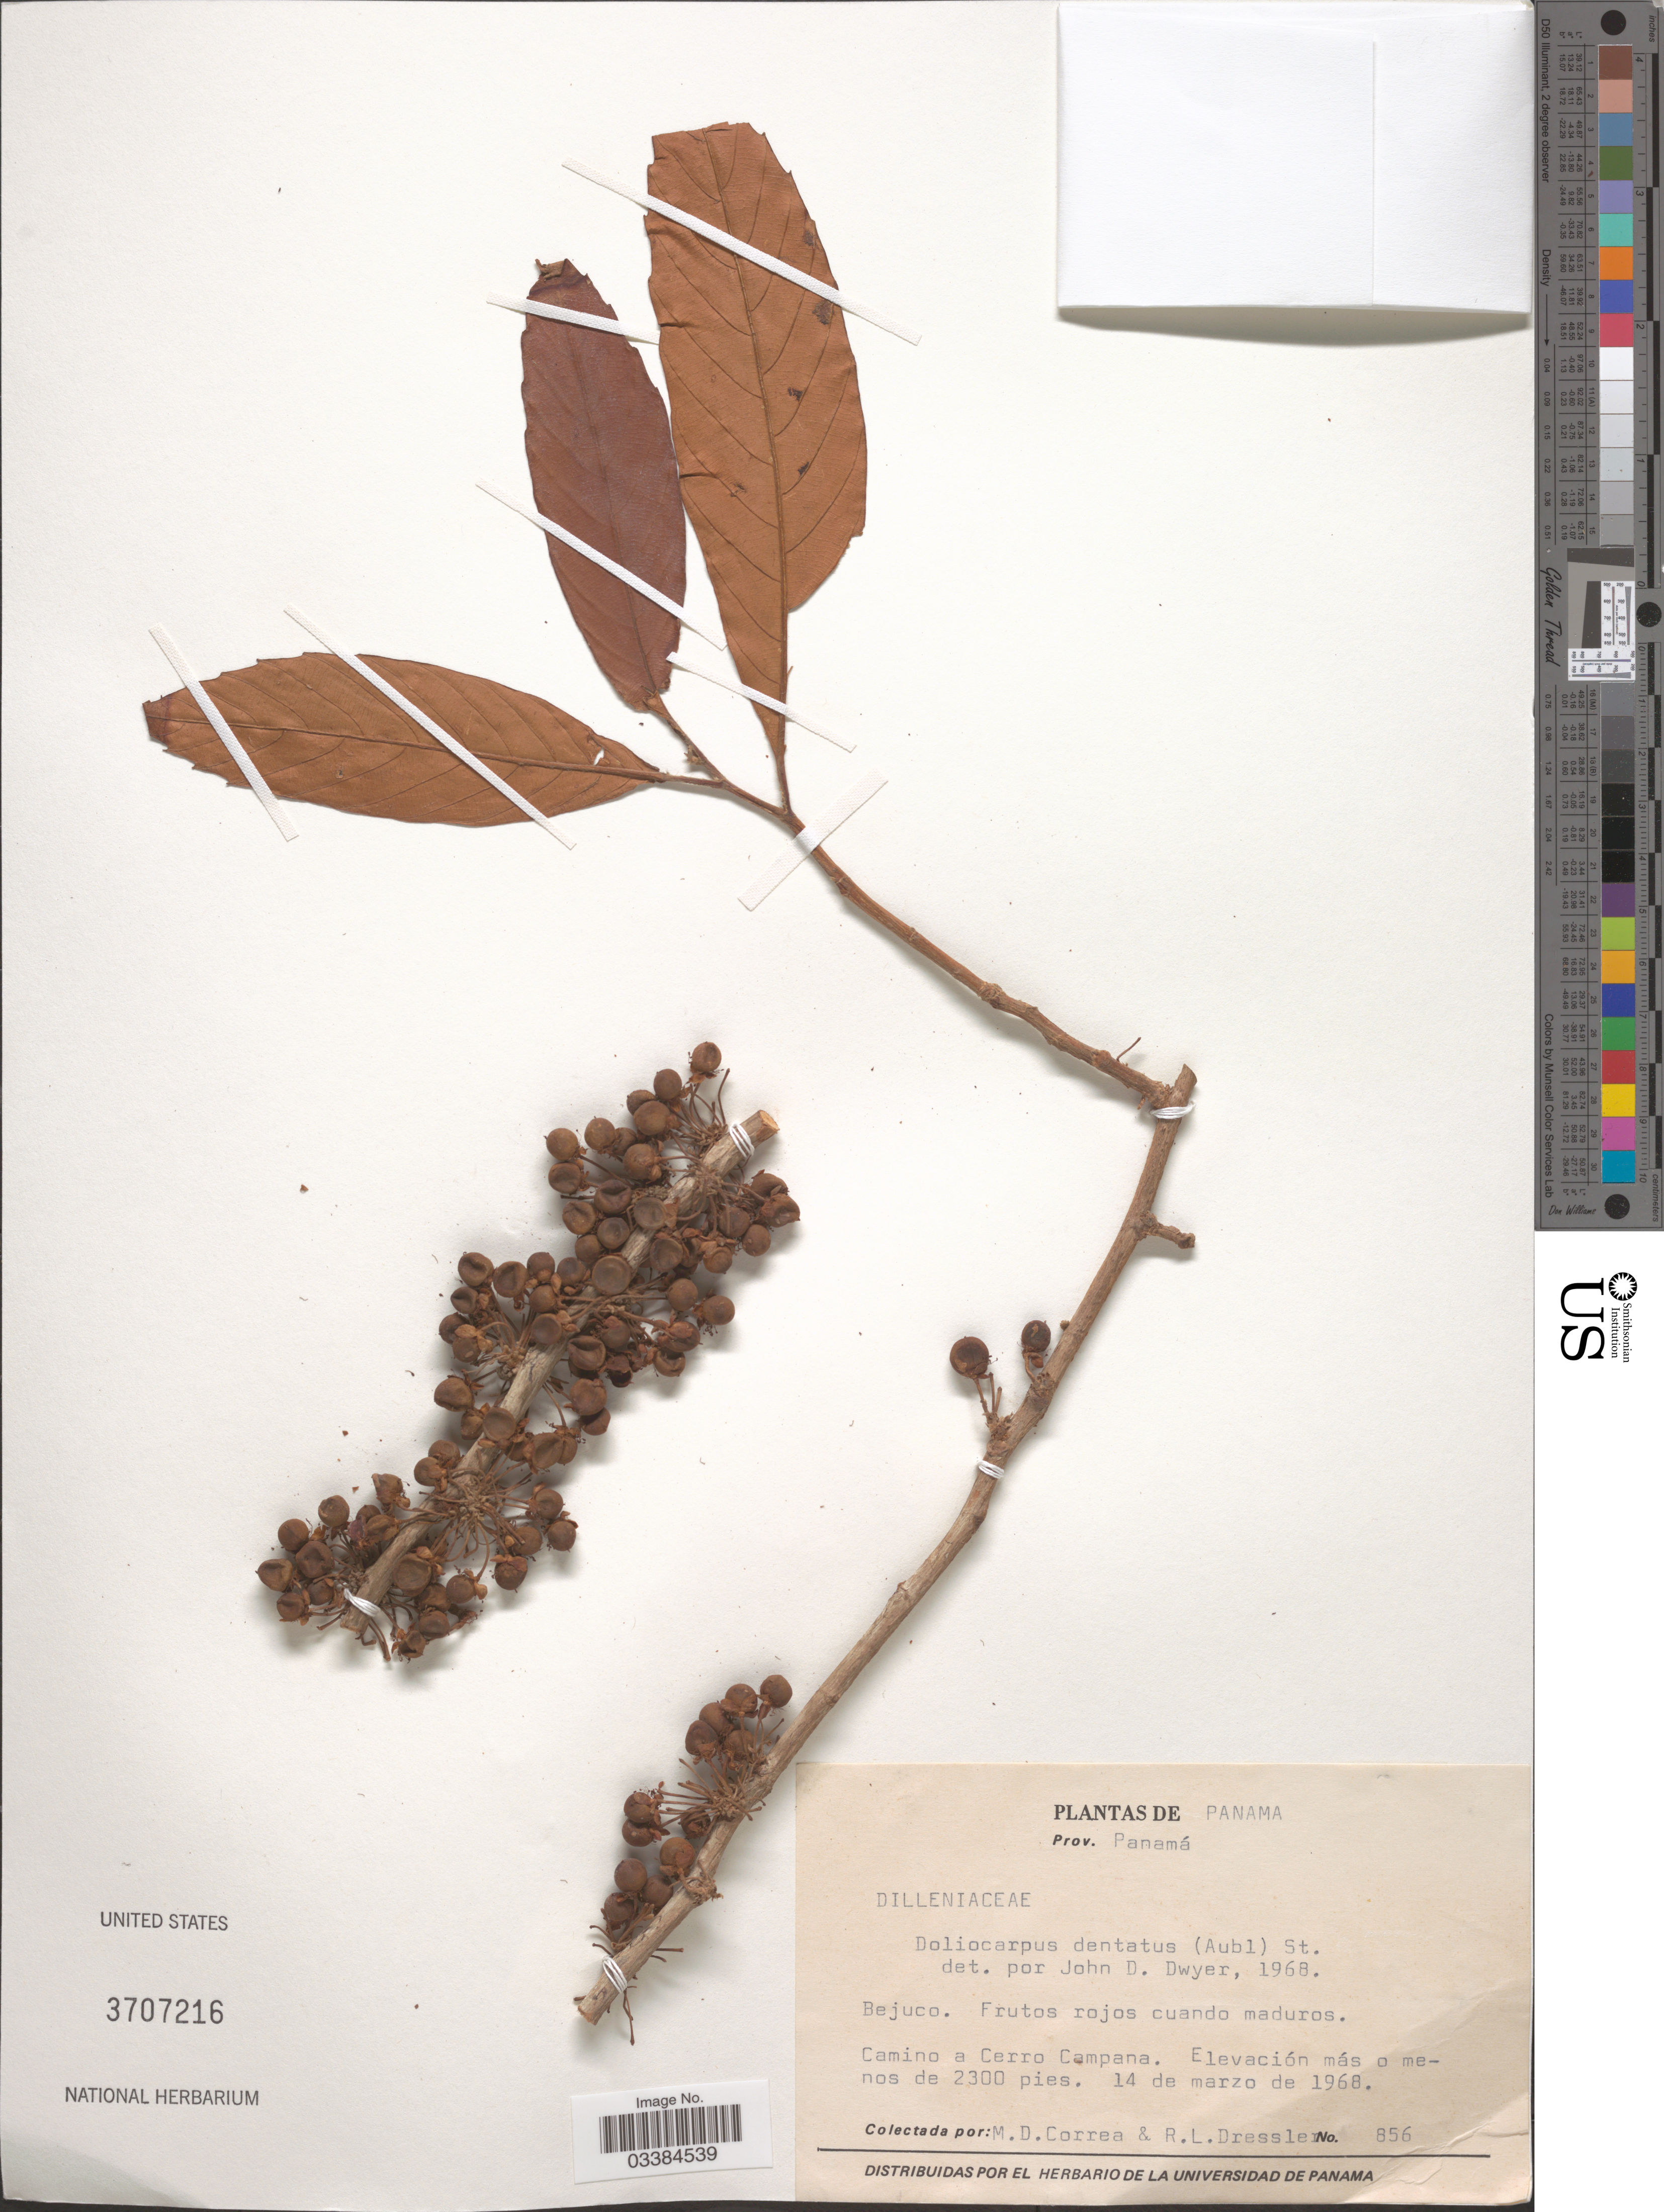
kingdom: Plantae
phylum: Tracheophyta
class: Magnoliopsida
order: Dilleniales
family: Dilleniaceae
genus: Doliocarpus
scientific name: Doliocarpus dentatus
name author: (Aubl.) Standl.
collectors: M. D. Corrêa-A. & R. Dressler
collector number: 856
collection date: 1968-03-14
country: Panama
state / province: Panamá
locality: Camino a Cerro Campana.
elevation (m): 701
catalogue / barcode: US 3707216